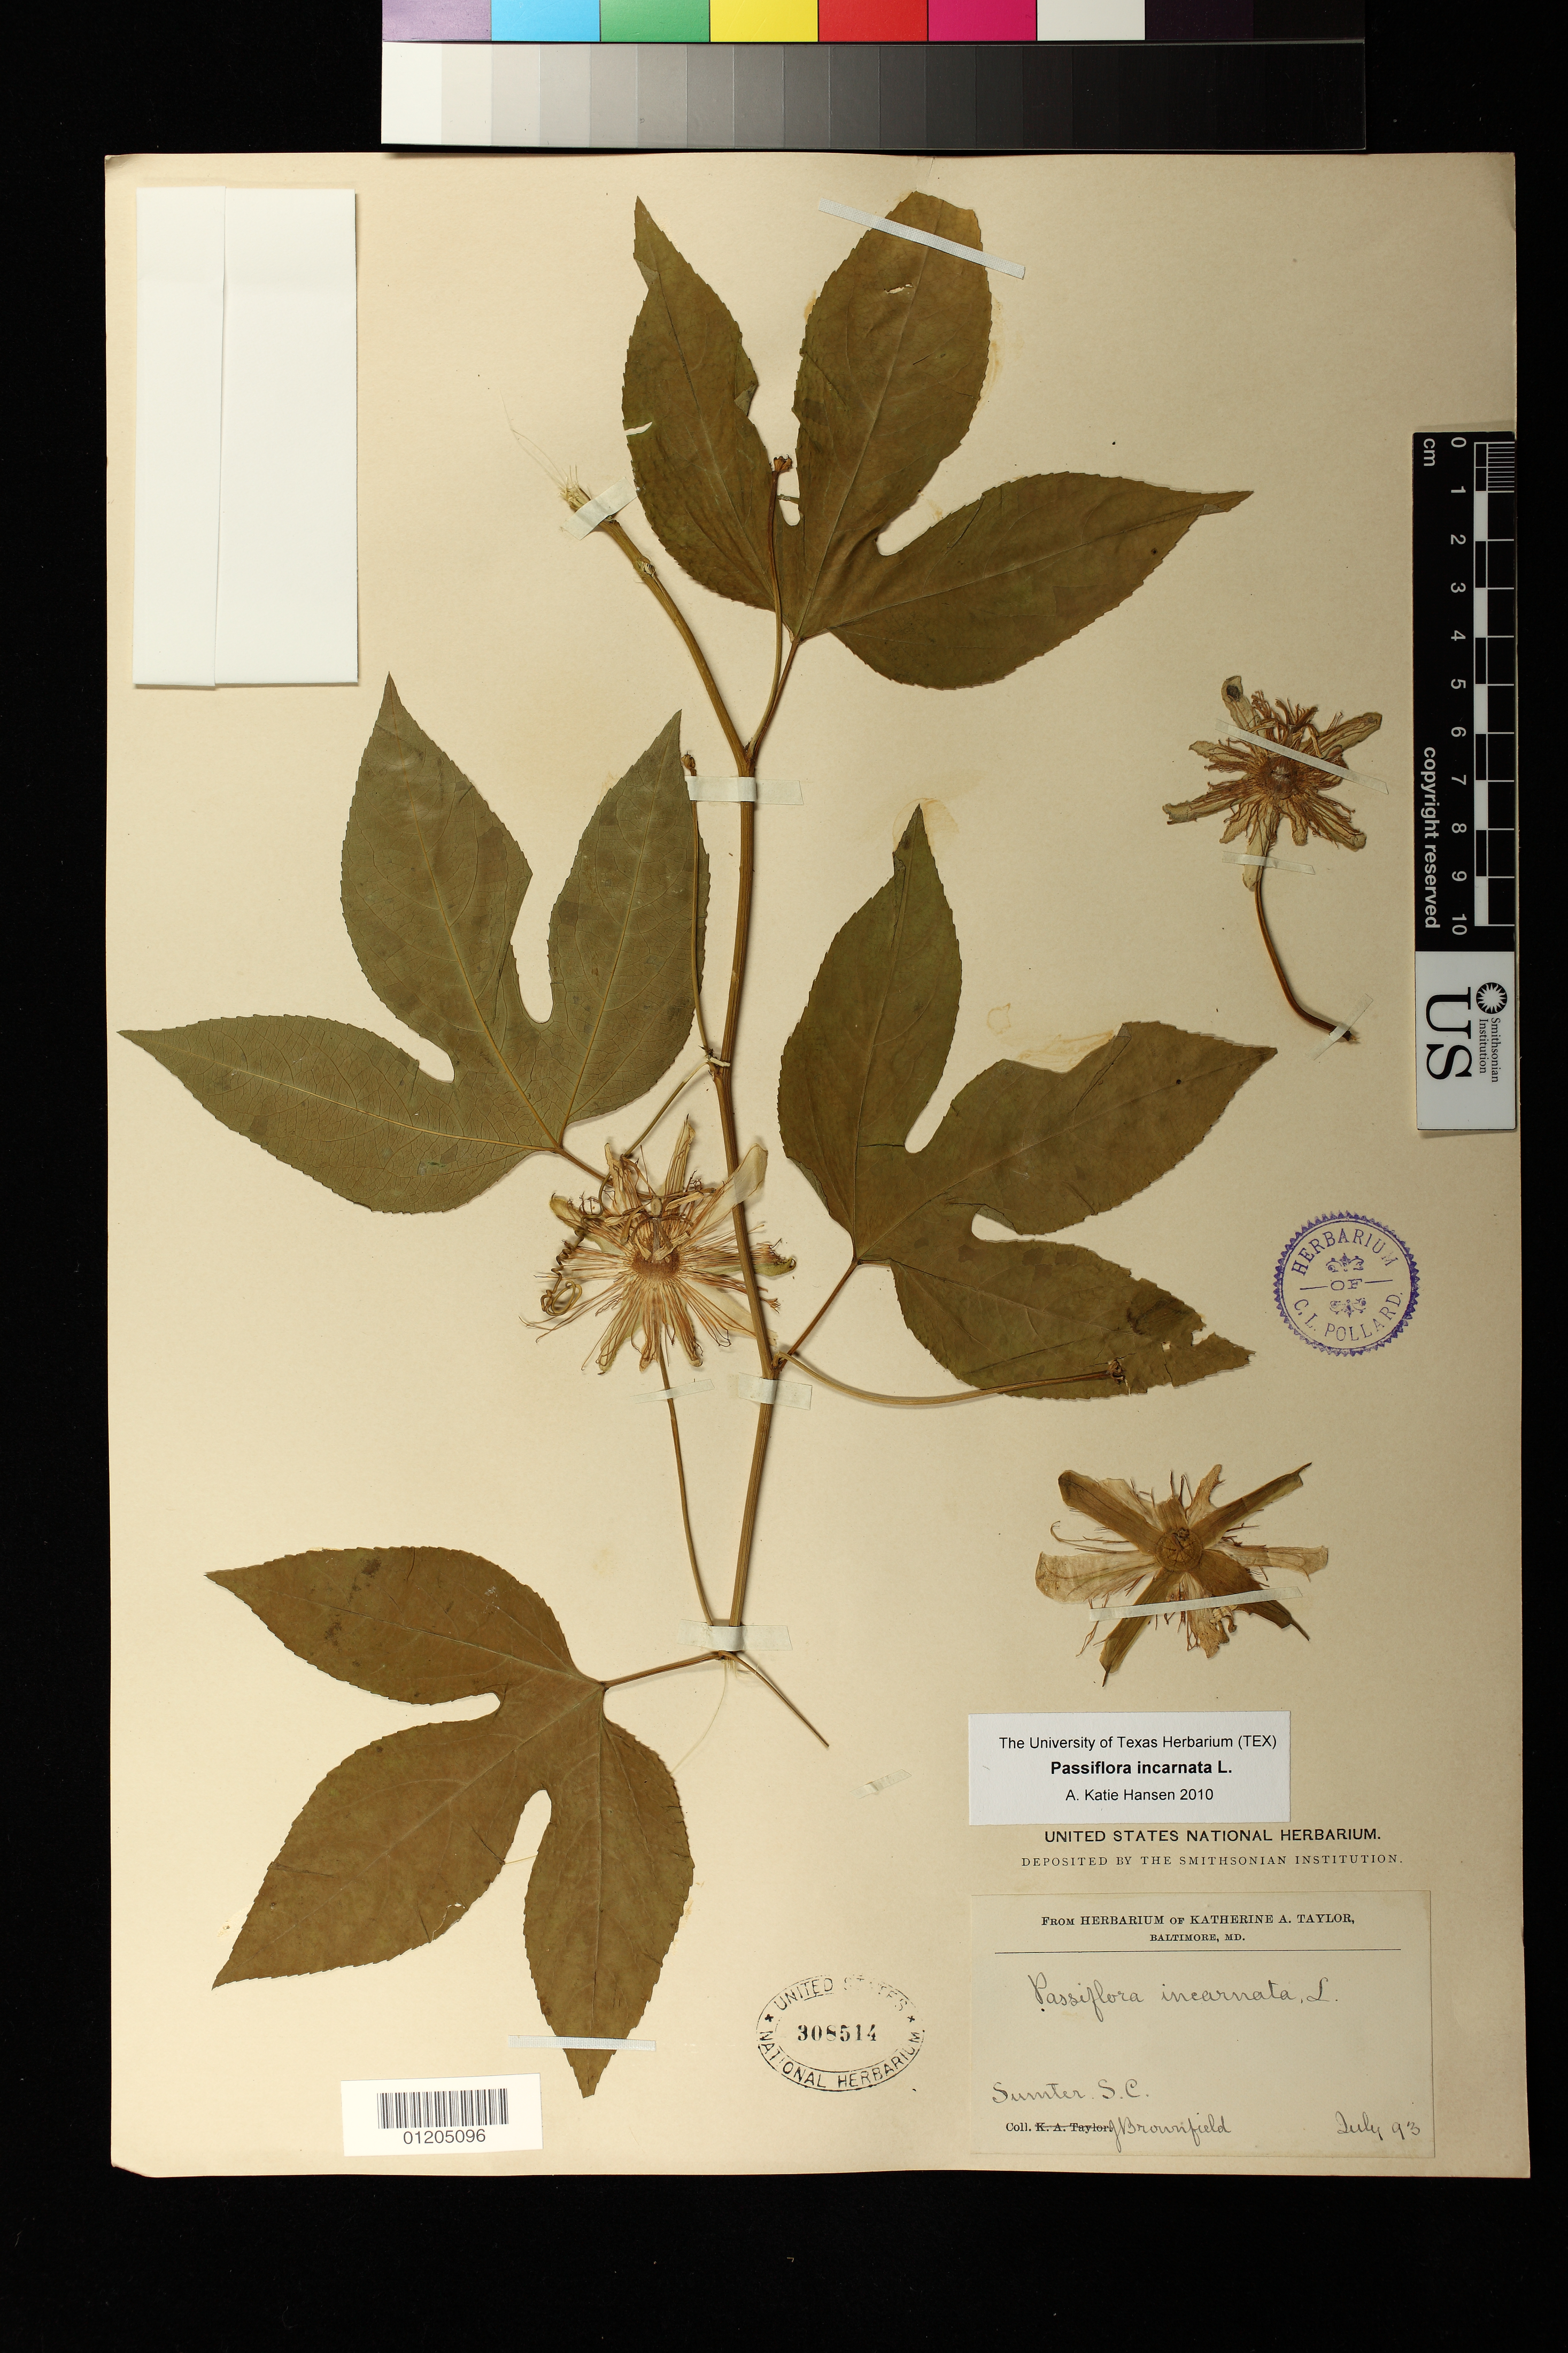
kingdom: Plantae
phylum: Tracheophyta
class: Magnoliopsida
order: Malpighiales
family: Passifloraceae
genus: Passiflora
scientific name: Passiflora incarnata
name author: L.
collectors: J. Brownfield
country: United States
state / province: South Carolina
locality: Sumter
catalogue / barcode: US 308514